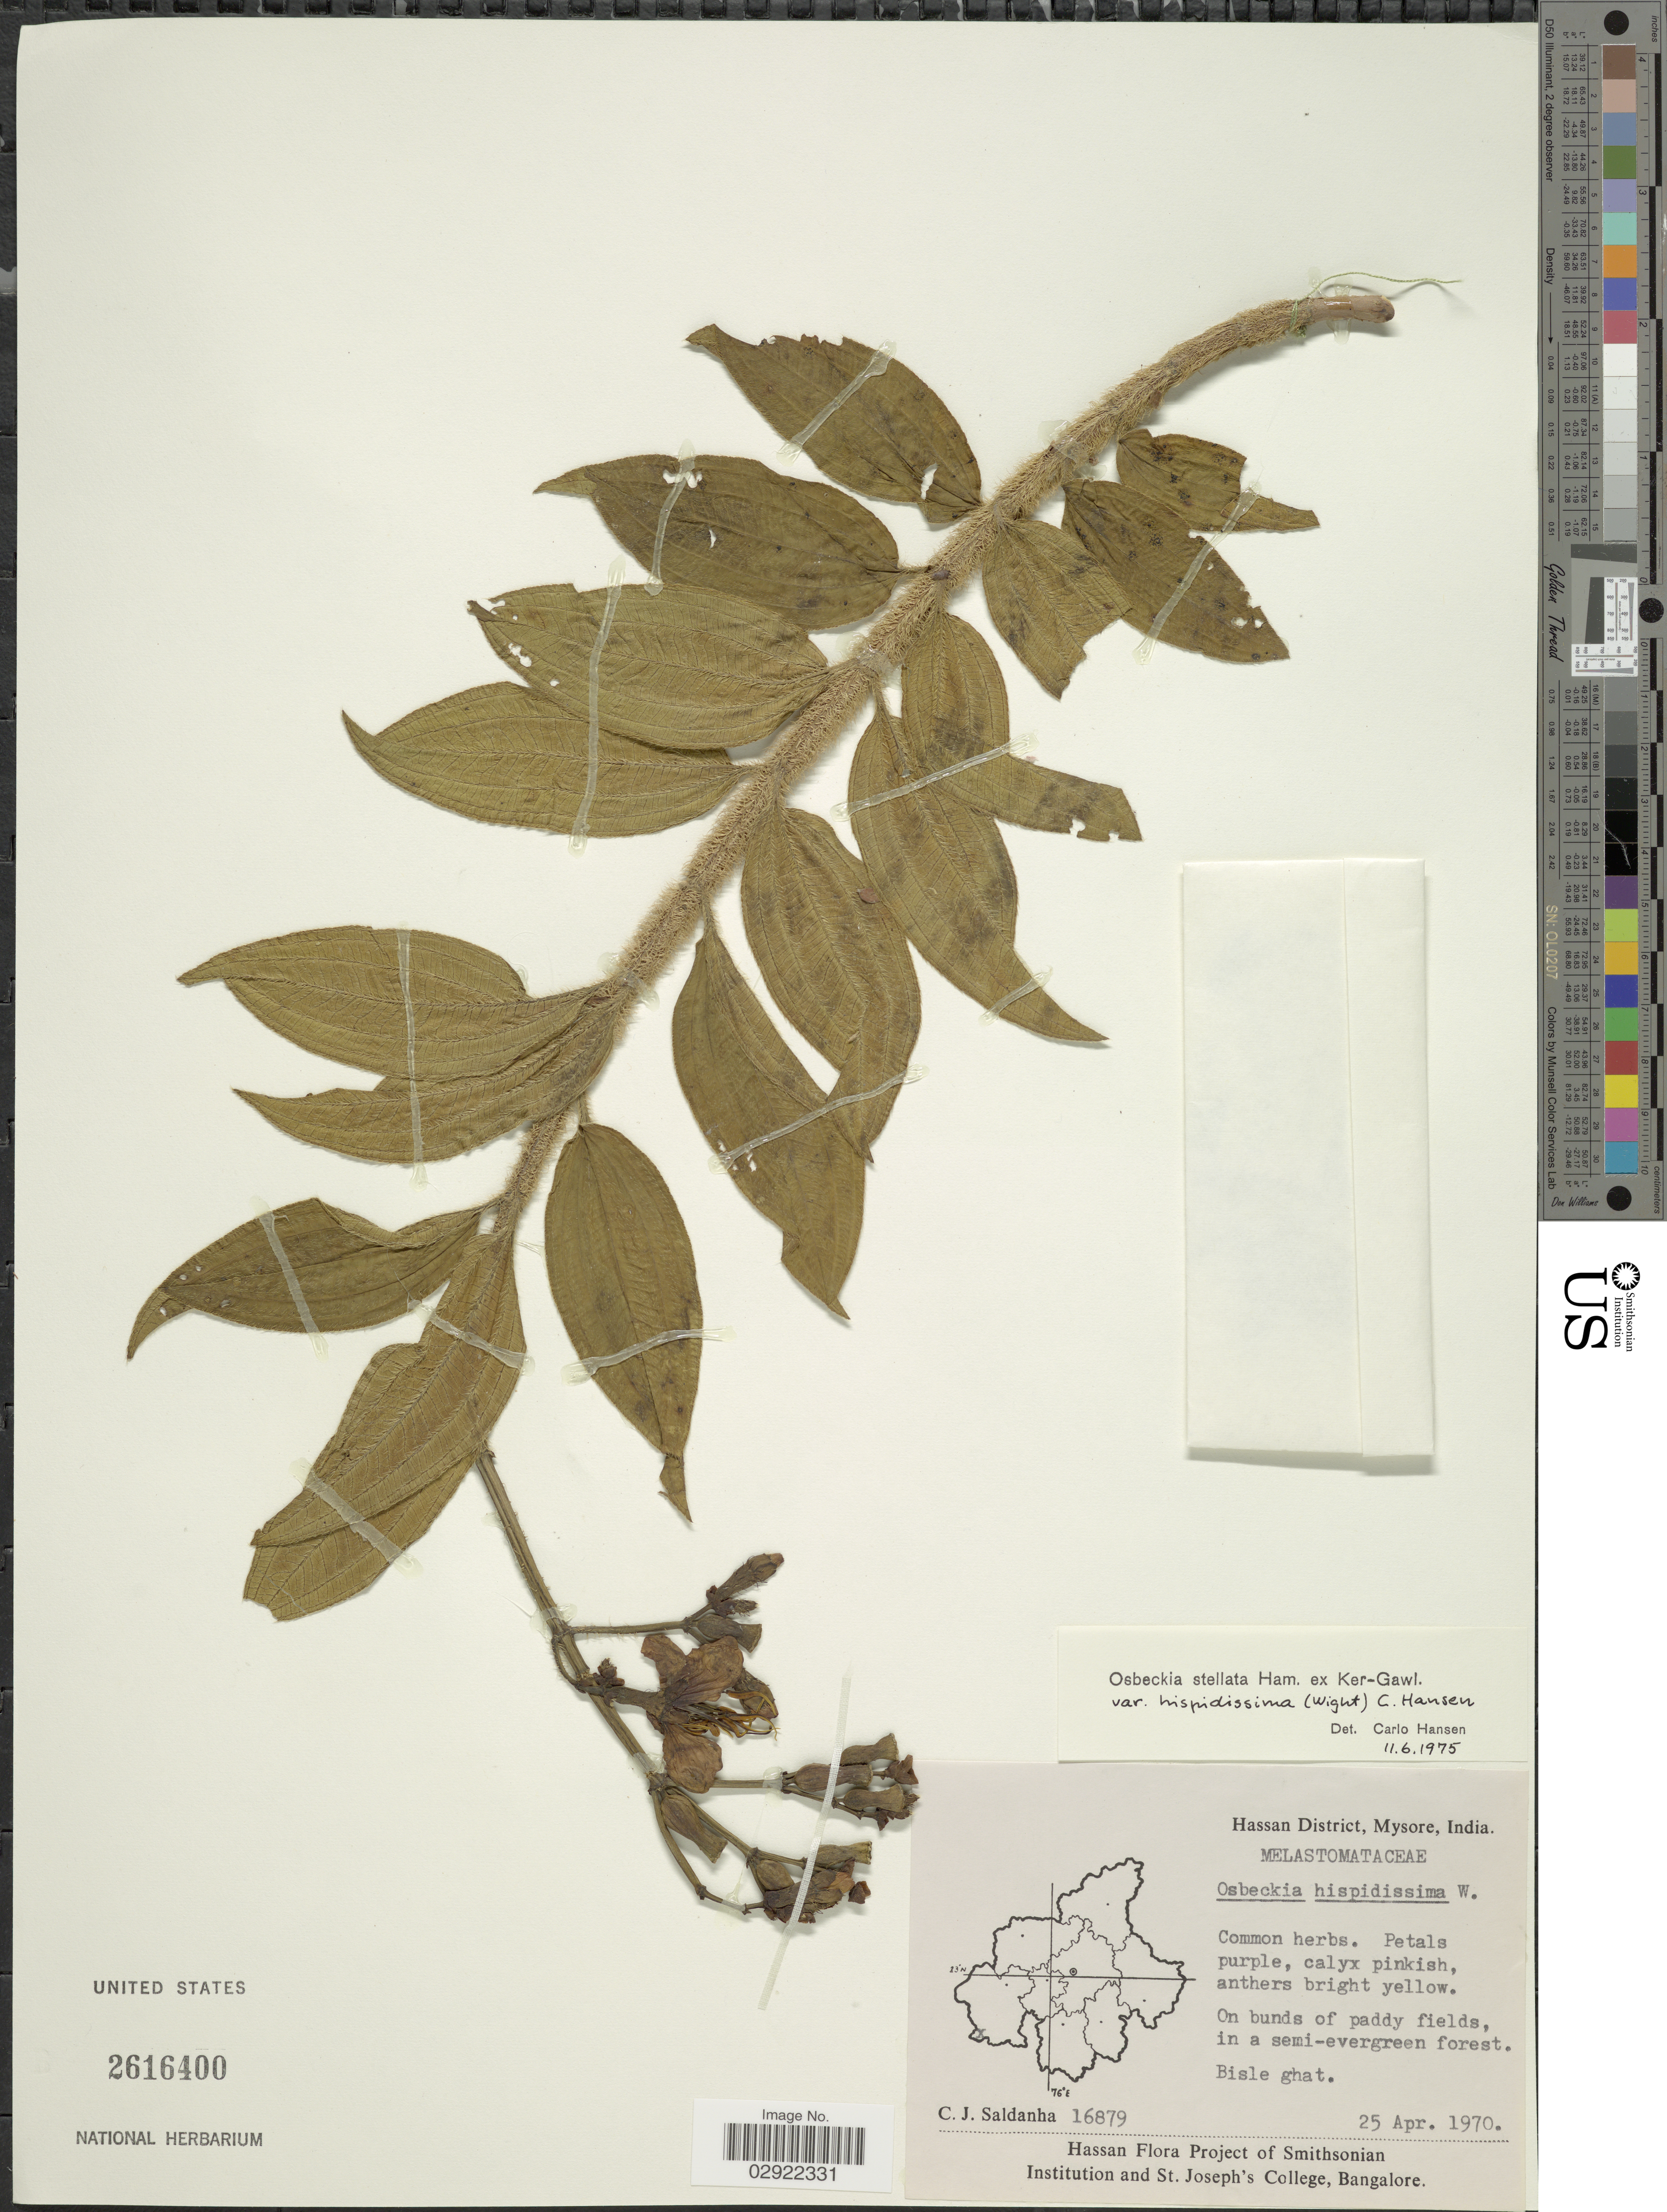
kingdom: Plantae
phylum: Tracheophyta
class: Magnoliopsida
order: Myrtales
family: Melastomataceae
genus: Osbeckia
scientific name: Osbeckia stellata var. hispidissima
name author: (Wight) C.Hansen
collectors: C. J. Saldanha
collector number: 16879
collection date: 1970-04-25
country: India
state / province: Karnataka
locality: Hassan District, Mysore. Bisle ghat.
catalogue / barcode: US 2616400